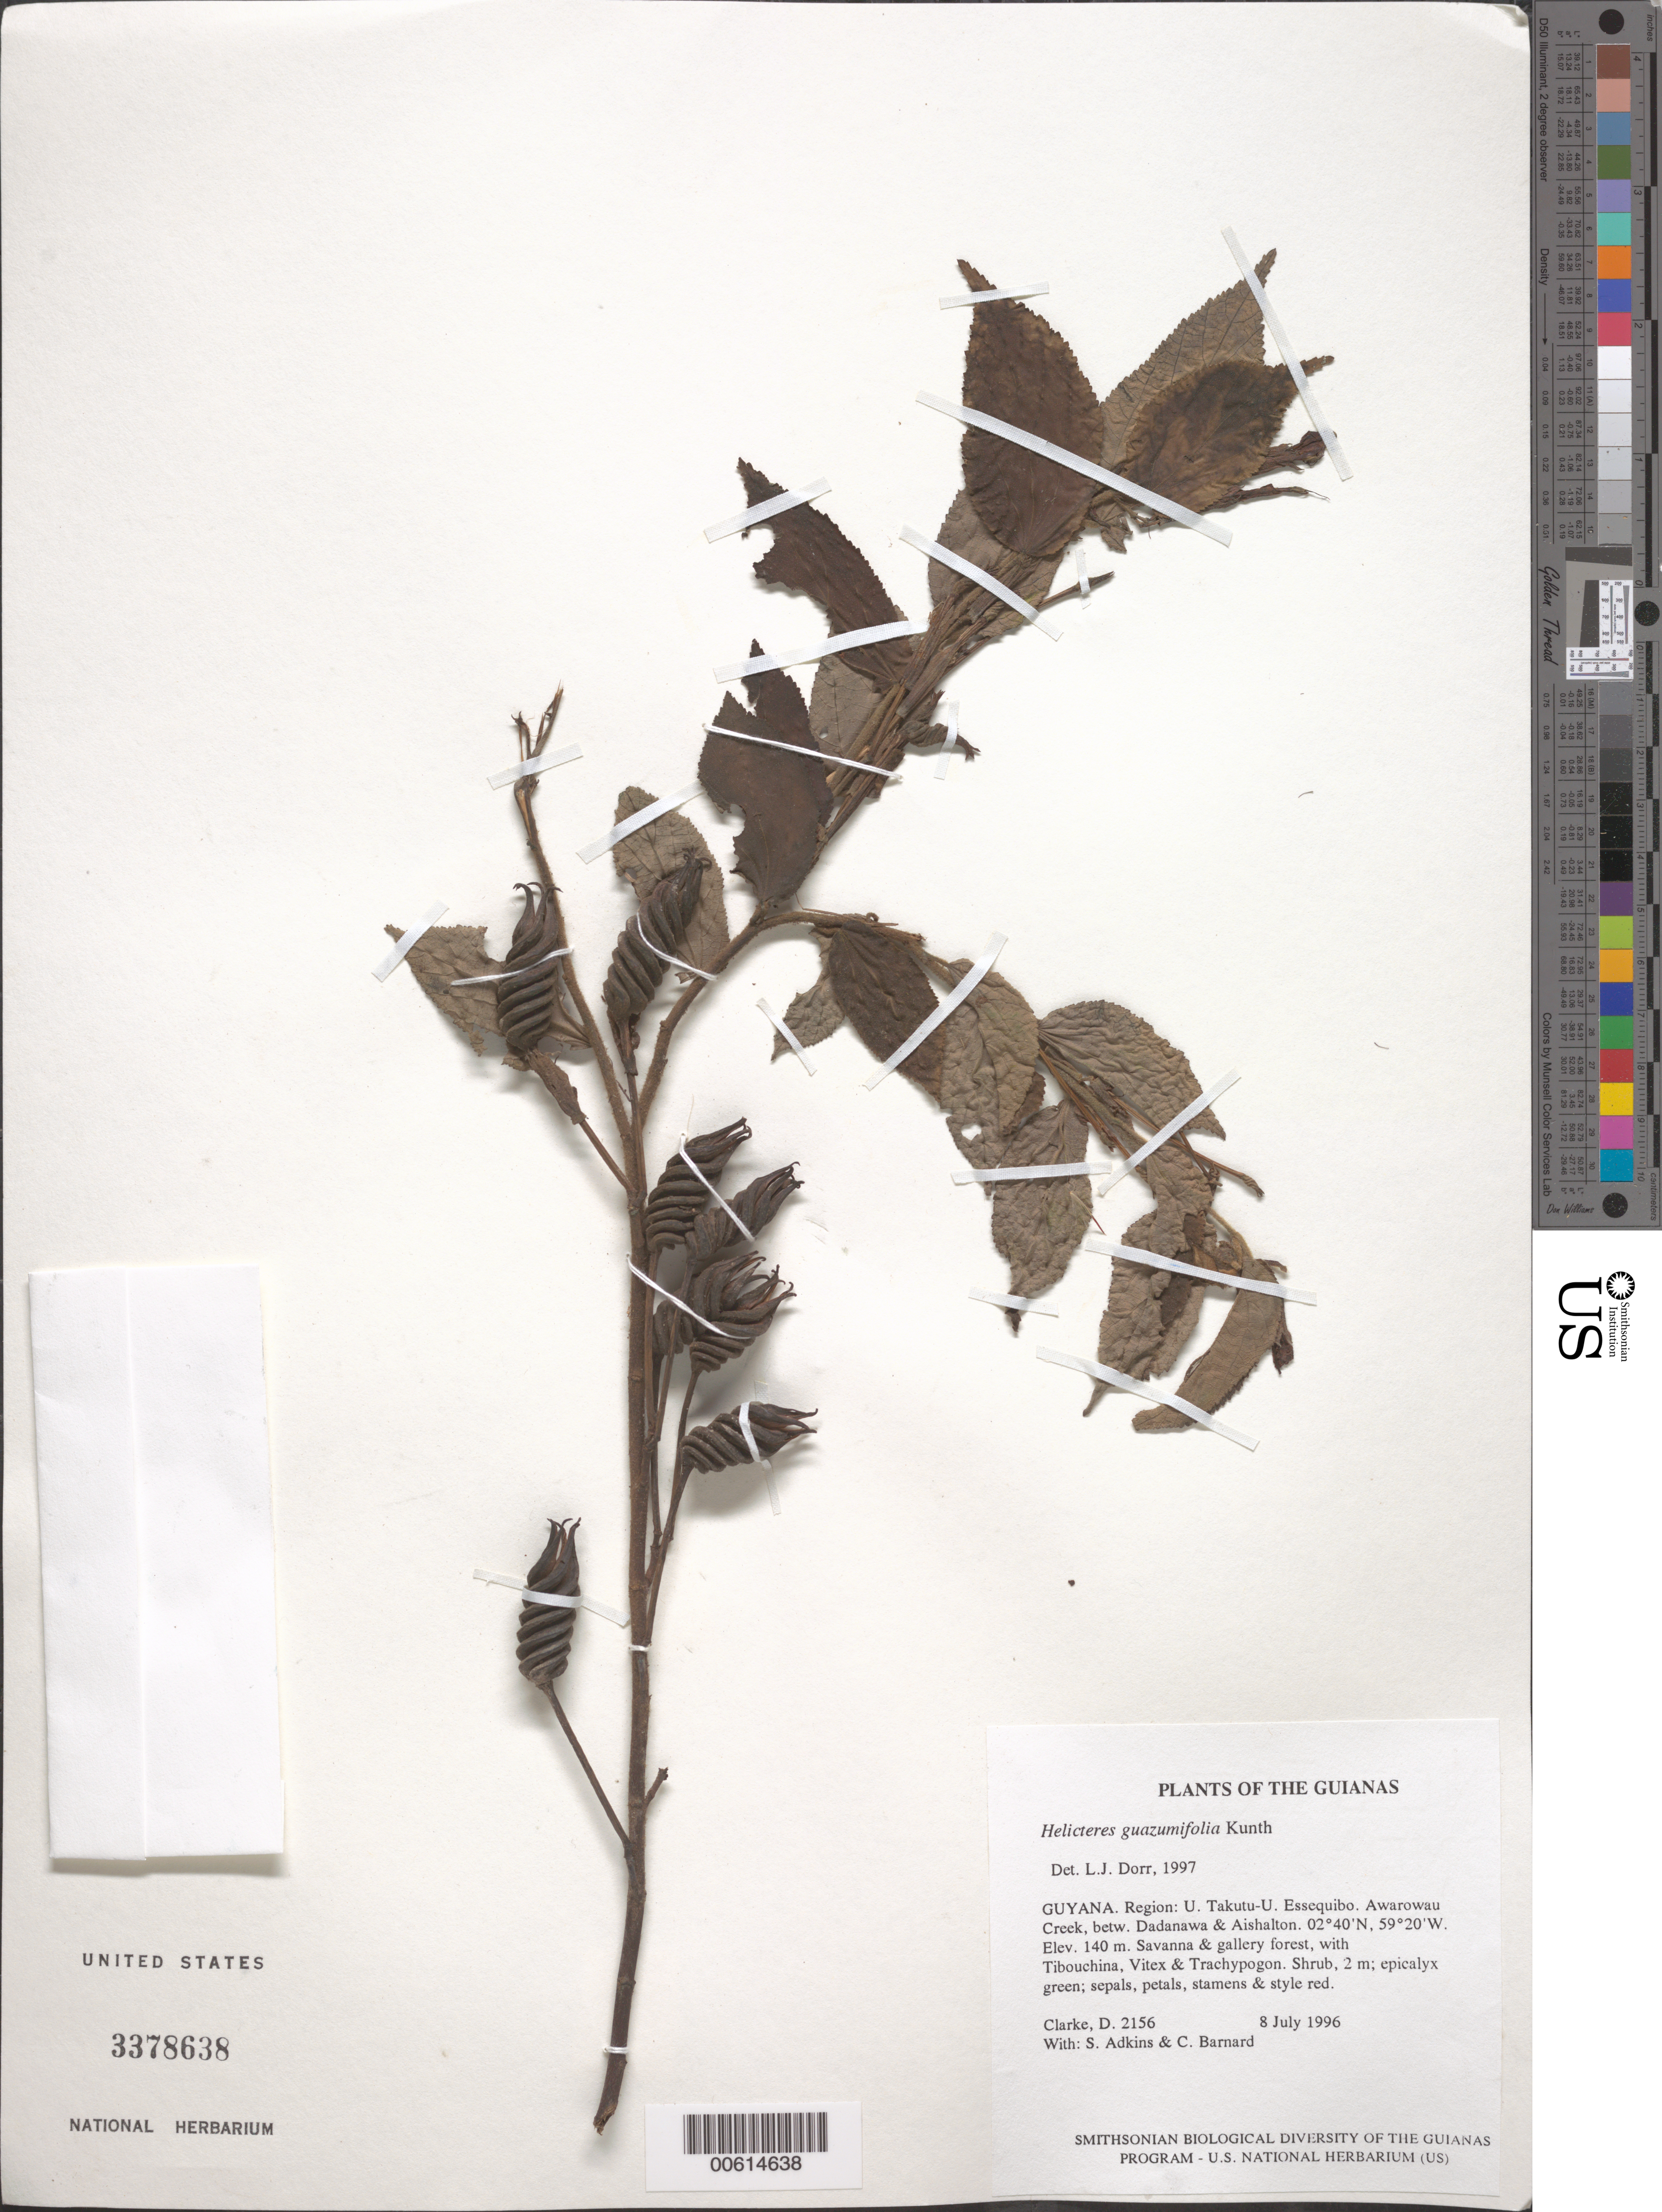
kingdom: Plantae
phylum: Tracheophyta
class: Magnoliopsida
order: Malvales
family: Malvaceae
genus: Helicteres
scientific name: Helicteres guazumifolia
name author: Kunth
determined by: Dorr, L. J., (BOT), Smithsonian Institution - National Museum of Natural History (UNITED STATES)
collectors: H. D. Clarke, S. Adkins & C. Bernard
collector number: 2156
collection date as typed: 8 July 1996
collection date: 1996-07-08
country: Guyana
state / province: U. Takutu-U. Essequibo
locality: Awarowau Creek, betw. Dadanawa & Aishalton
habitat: Savanna & gallery forest, with Tibouchina, Vitex & Trachypogon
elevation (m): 140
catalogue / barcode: US 3378638